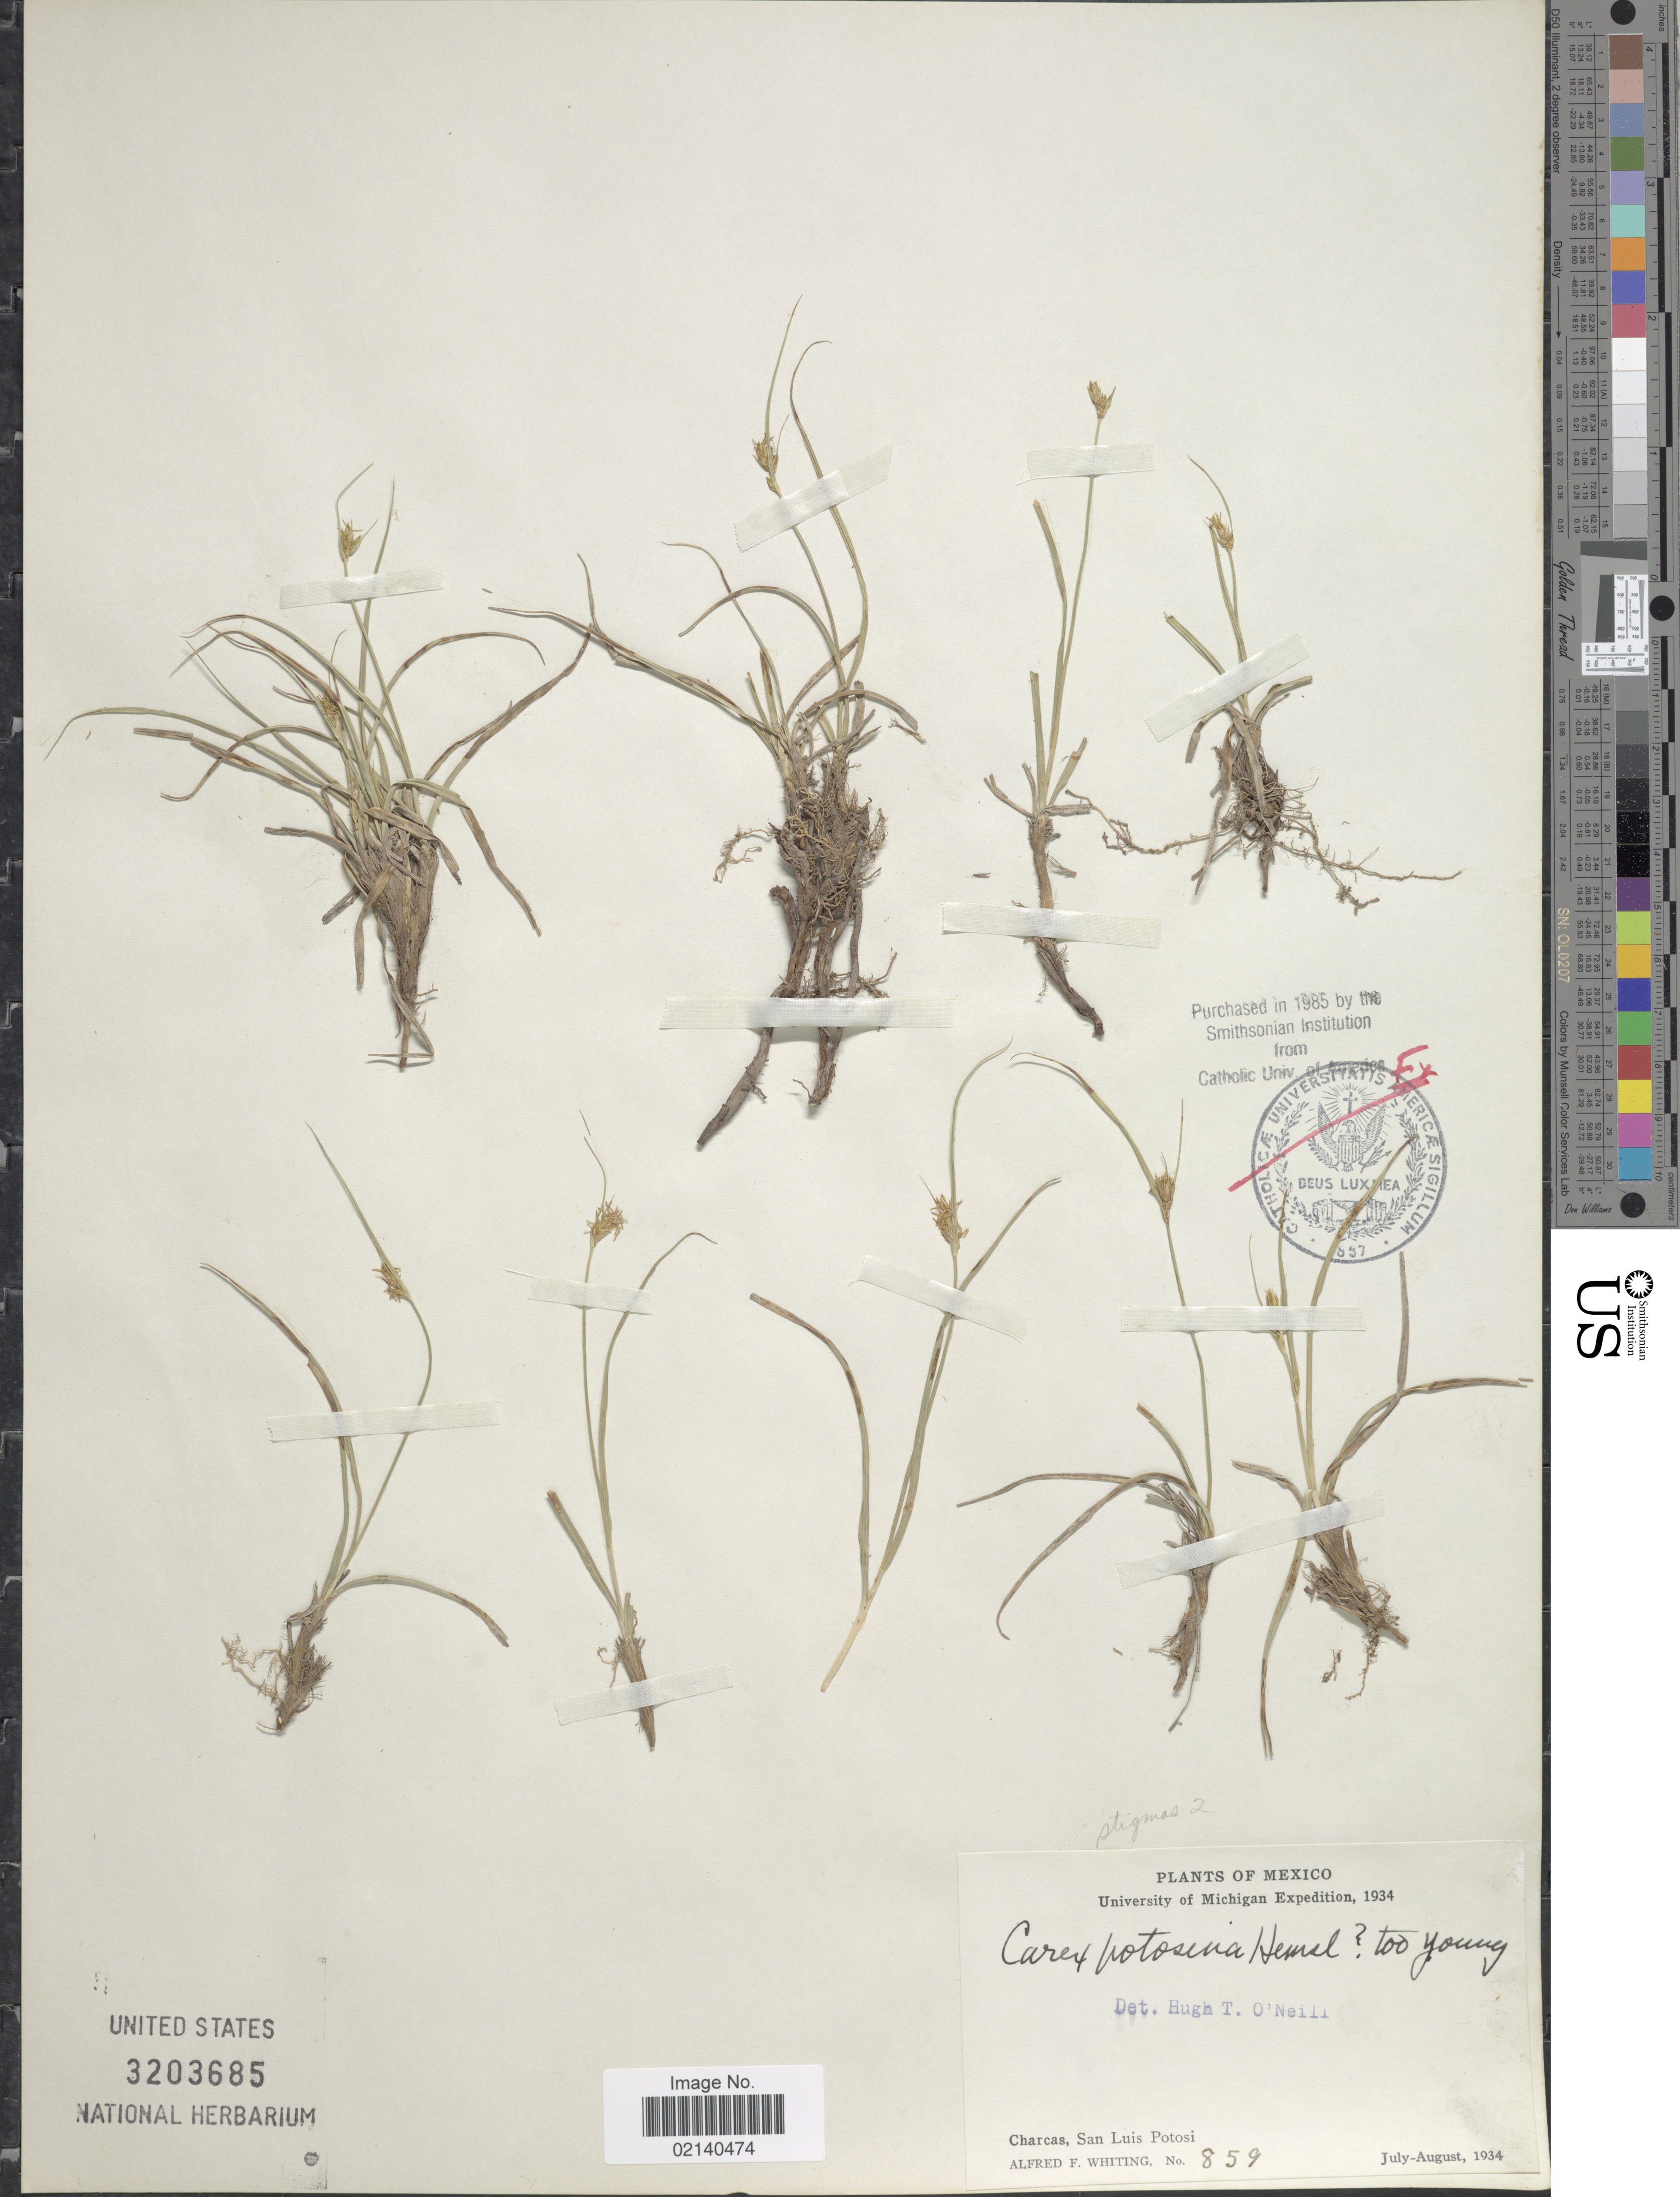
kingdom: Plantae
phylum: Tracheophyta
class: Liliopsida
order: Poales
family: Cyperaceae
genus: Carex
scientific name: Carex potosina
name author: Hemsl.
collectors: A. F. Whiting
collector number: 859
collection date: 1934-07/1934-08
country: Mexico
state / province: San Luis Potosí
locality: Charcas.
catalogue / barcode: US 3203685